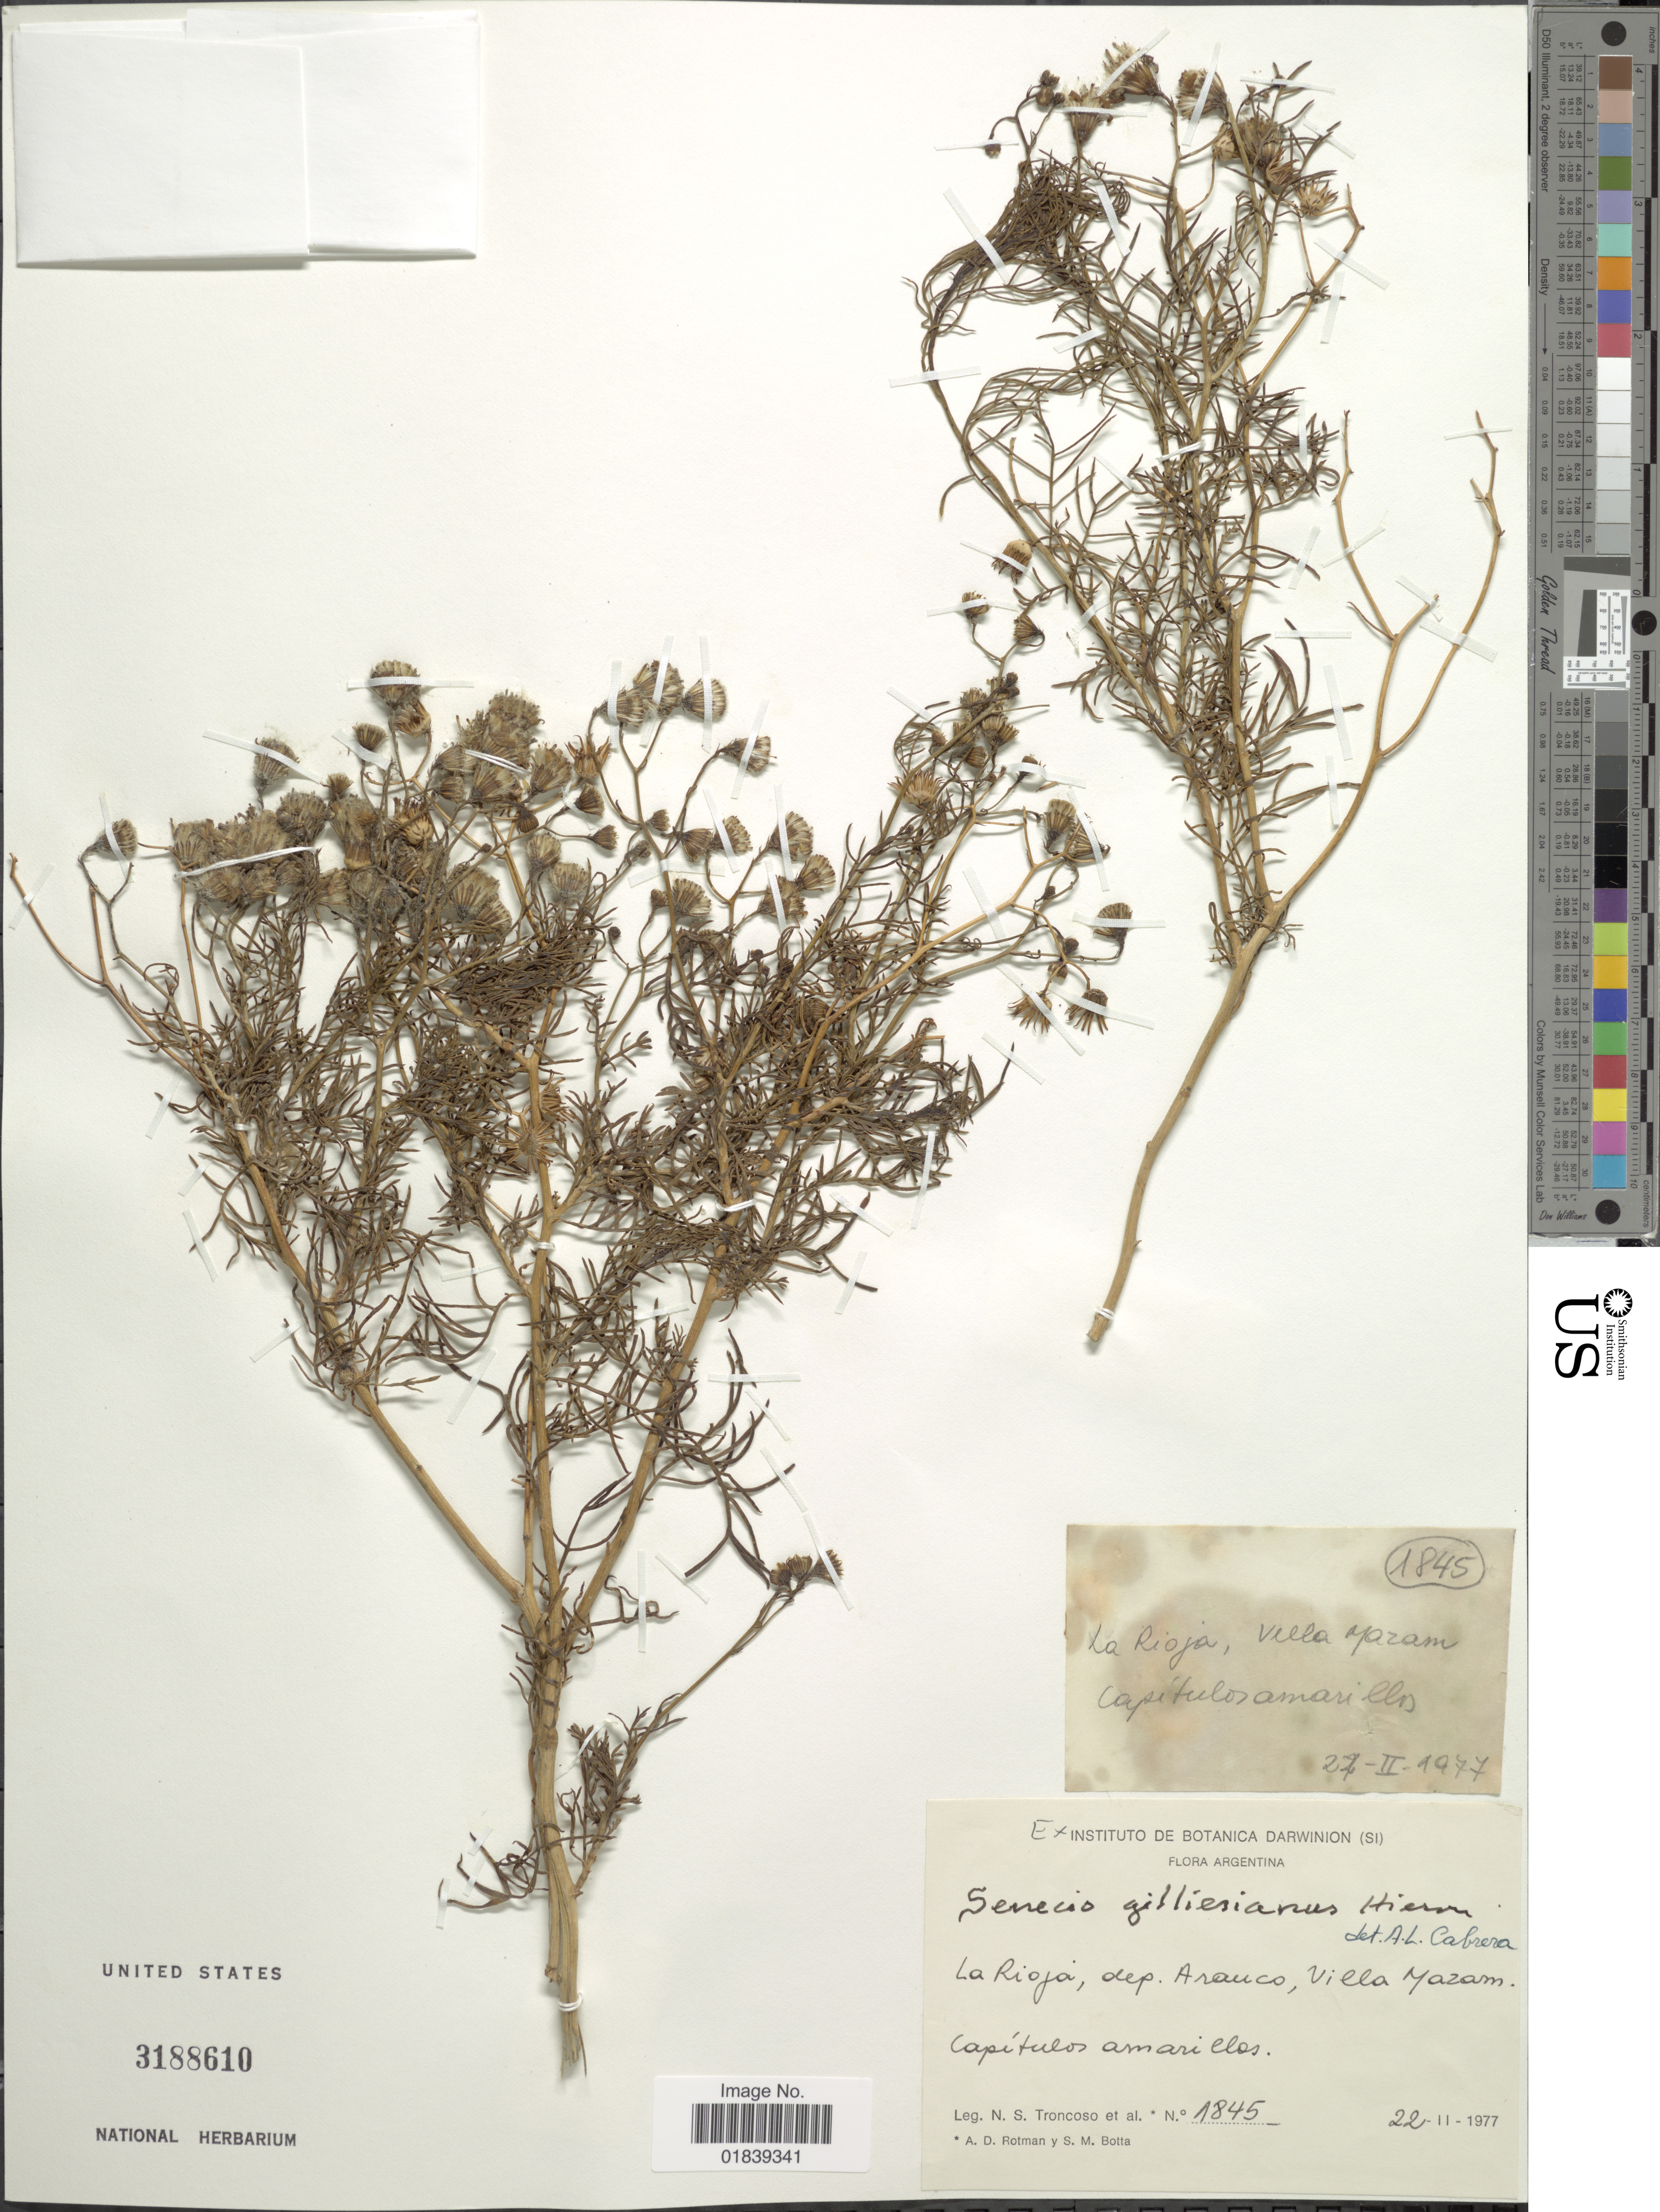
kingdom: Plantae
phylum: Tracheophyta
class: Magnoliopsida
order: Asterales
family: Asteraceae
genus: Senecio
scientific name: Senecio gilliesianus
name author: Hieron.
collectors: N. Troncoso, A. D. Rotman & S. Botta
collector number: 1845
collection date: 1977-02-22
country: Argentina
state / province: La Rioja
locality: Dep. Aranco, Villa Yazam [interpreted]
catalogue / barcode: US 3188610